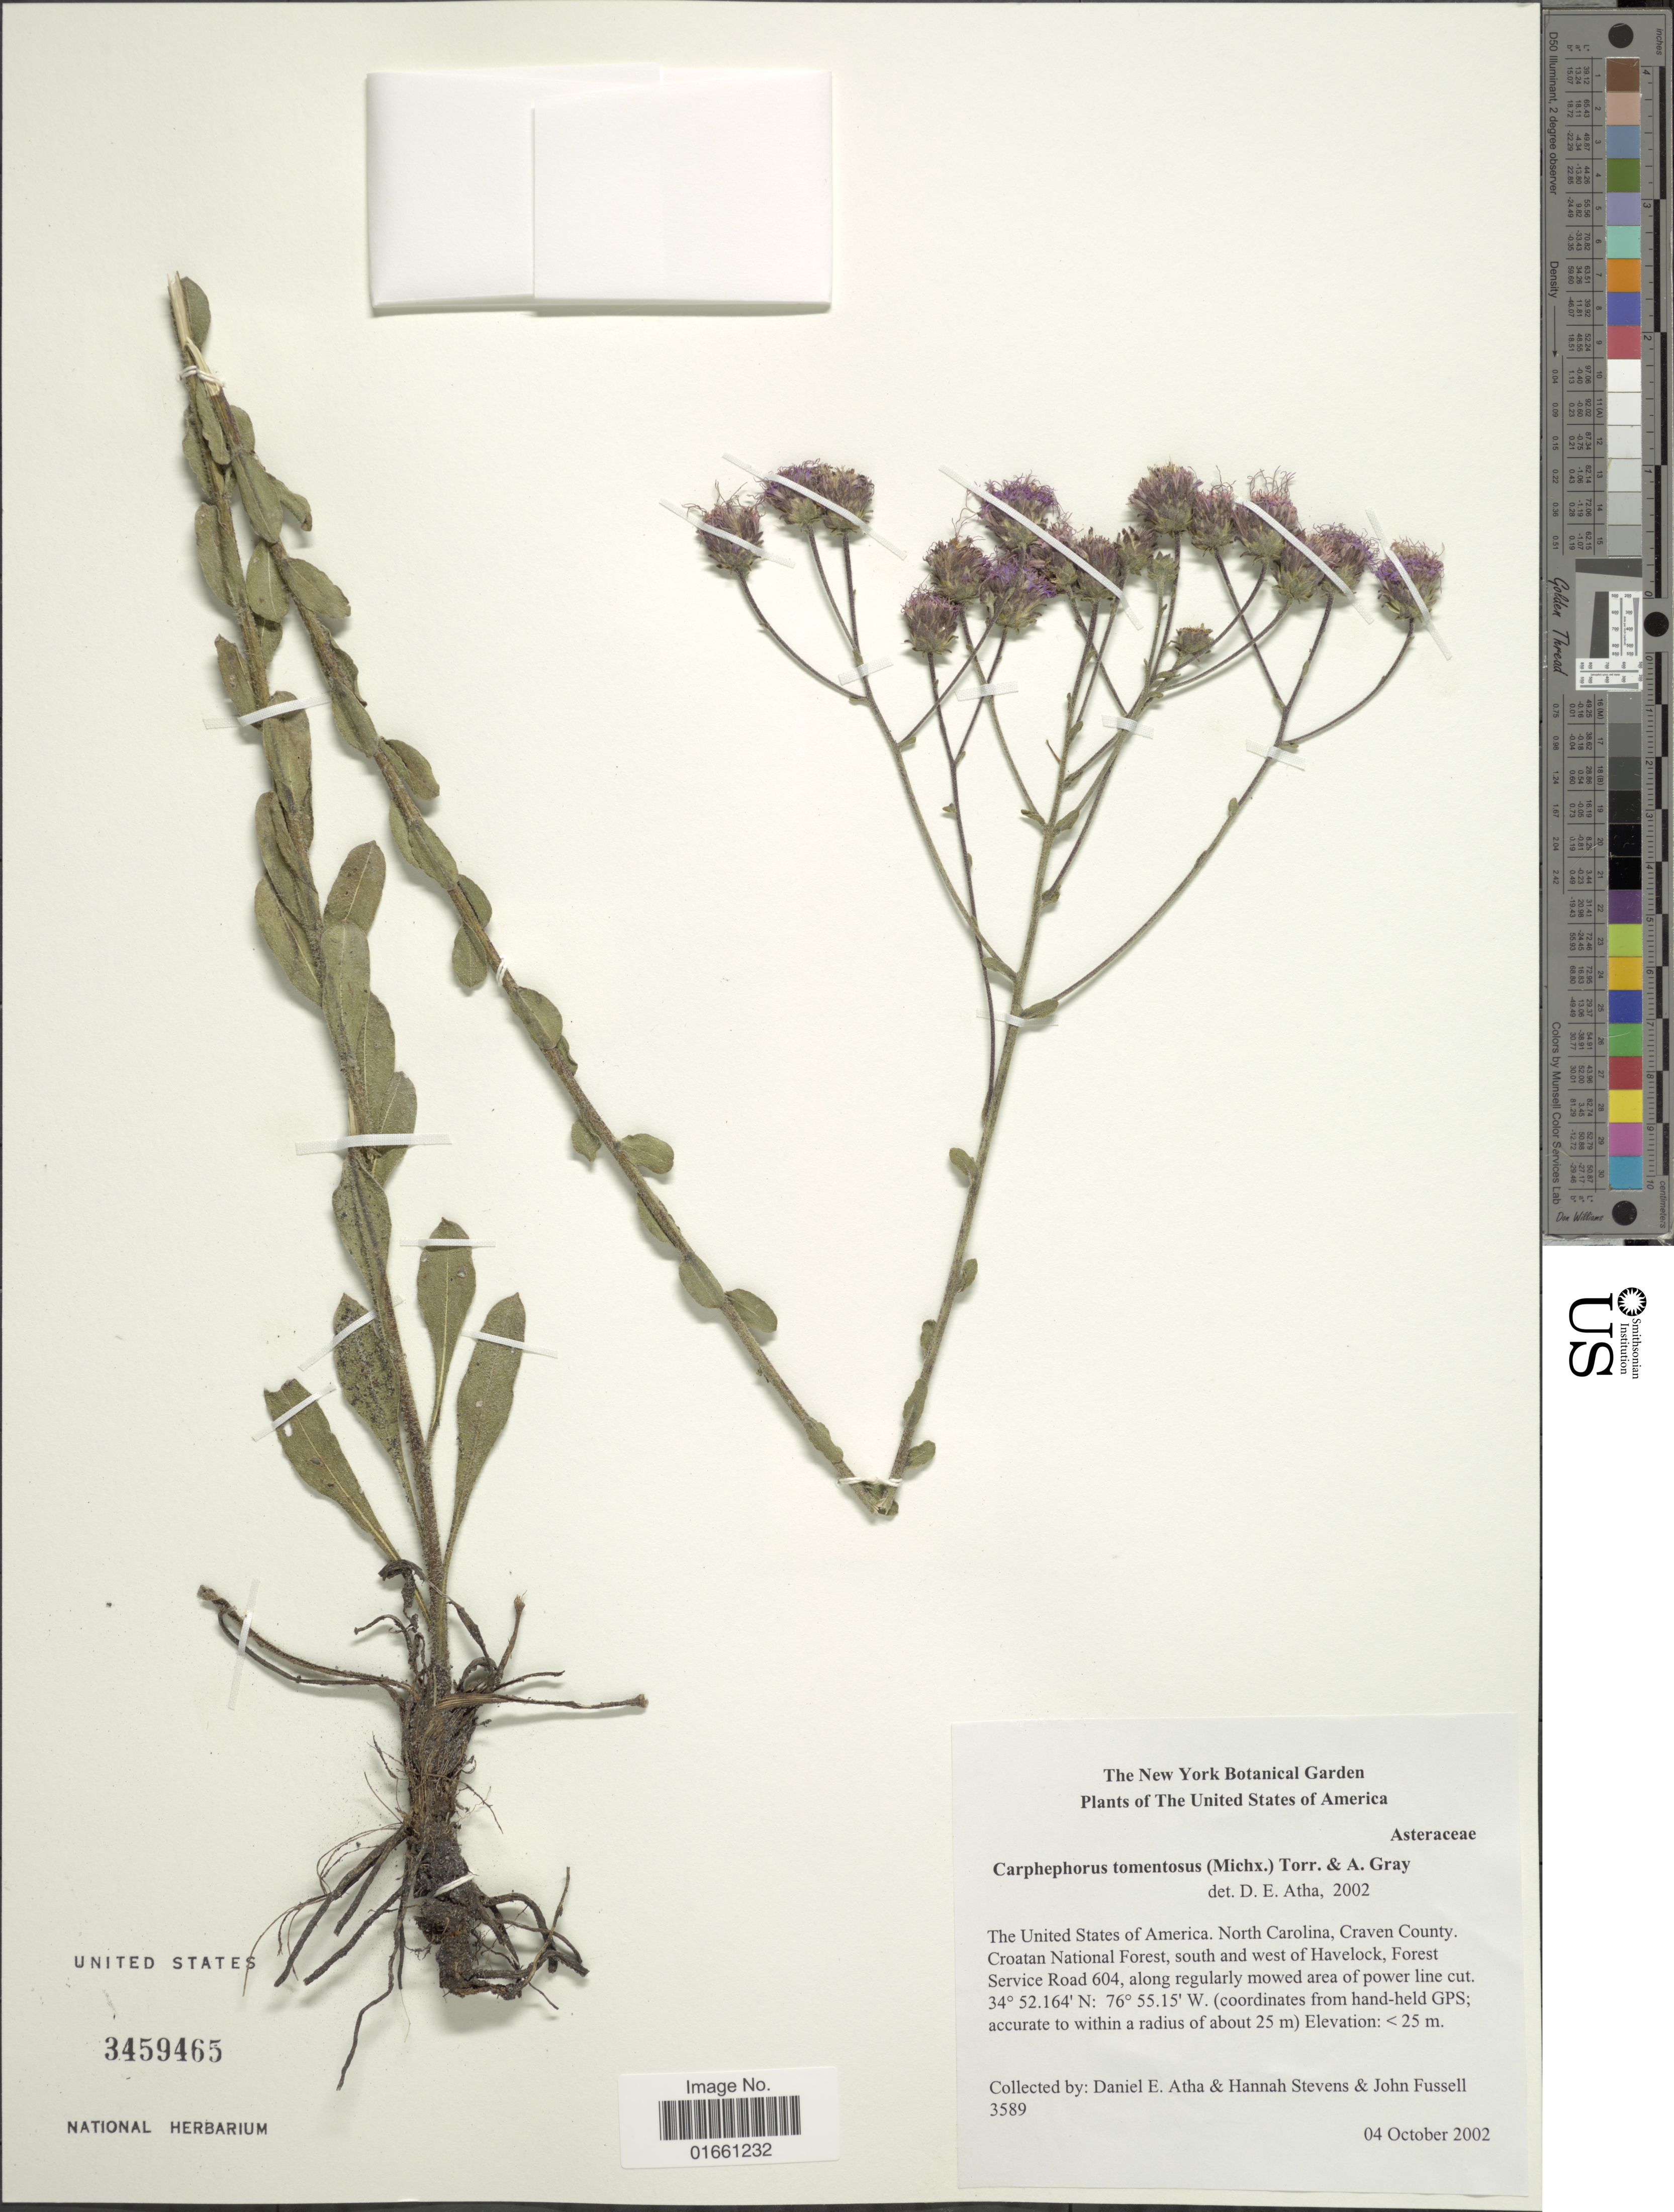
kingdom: Plantae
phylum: Tracheophyta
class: Magnoliopsida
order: Asterales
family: Asteraceae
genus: Carphephorus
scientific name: Carphephorus tomentosus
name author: (Michaux) Torr. & A. Gray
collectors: D. Atha, H. Stevens & J. Fussell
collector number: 3589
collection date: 2002-10-04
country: United States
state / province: North Carolina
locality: The United States of America, North Carolina, Craven County,Croatan National Forest, south and west of Havelock, Forest Service Road 604, along regulary mowed area of power line.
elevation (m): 25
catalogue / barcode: US 3459465